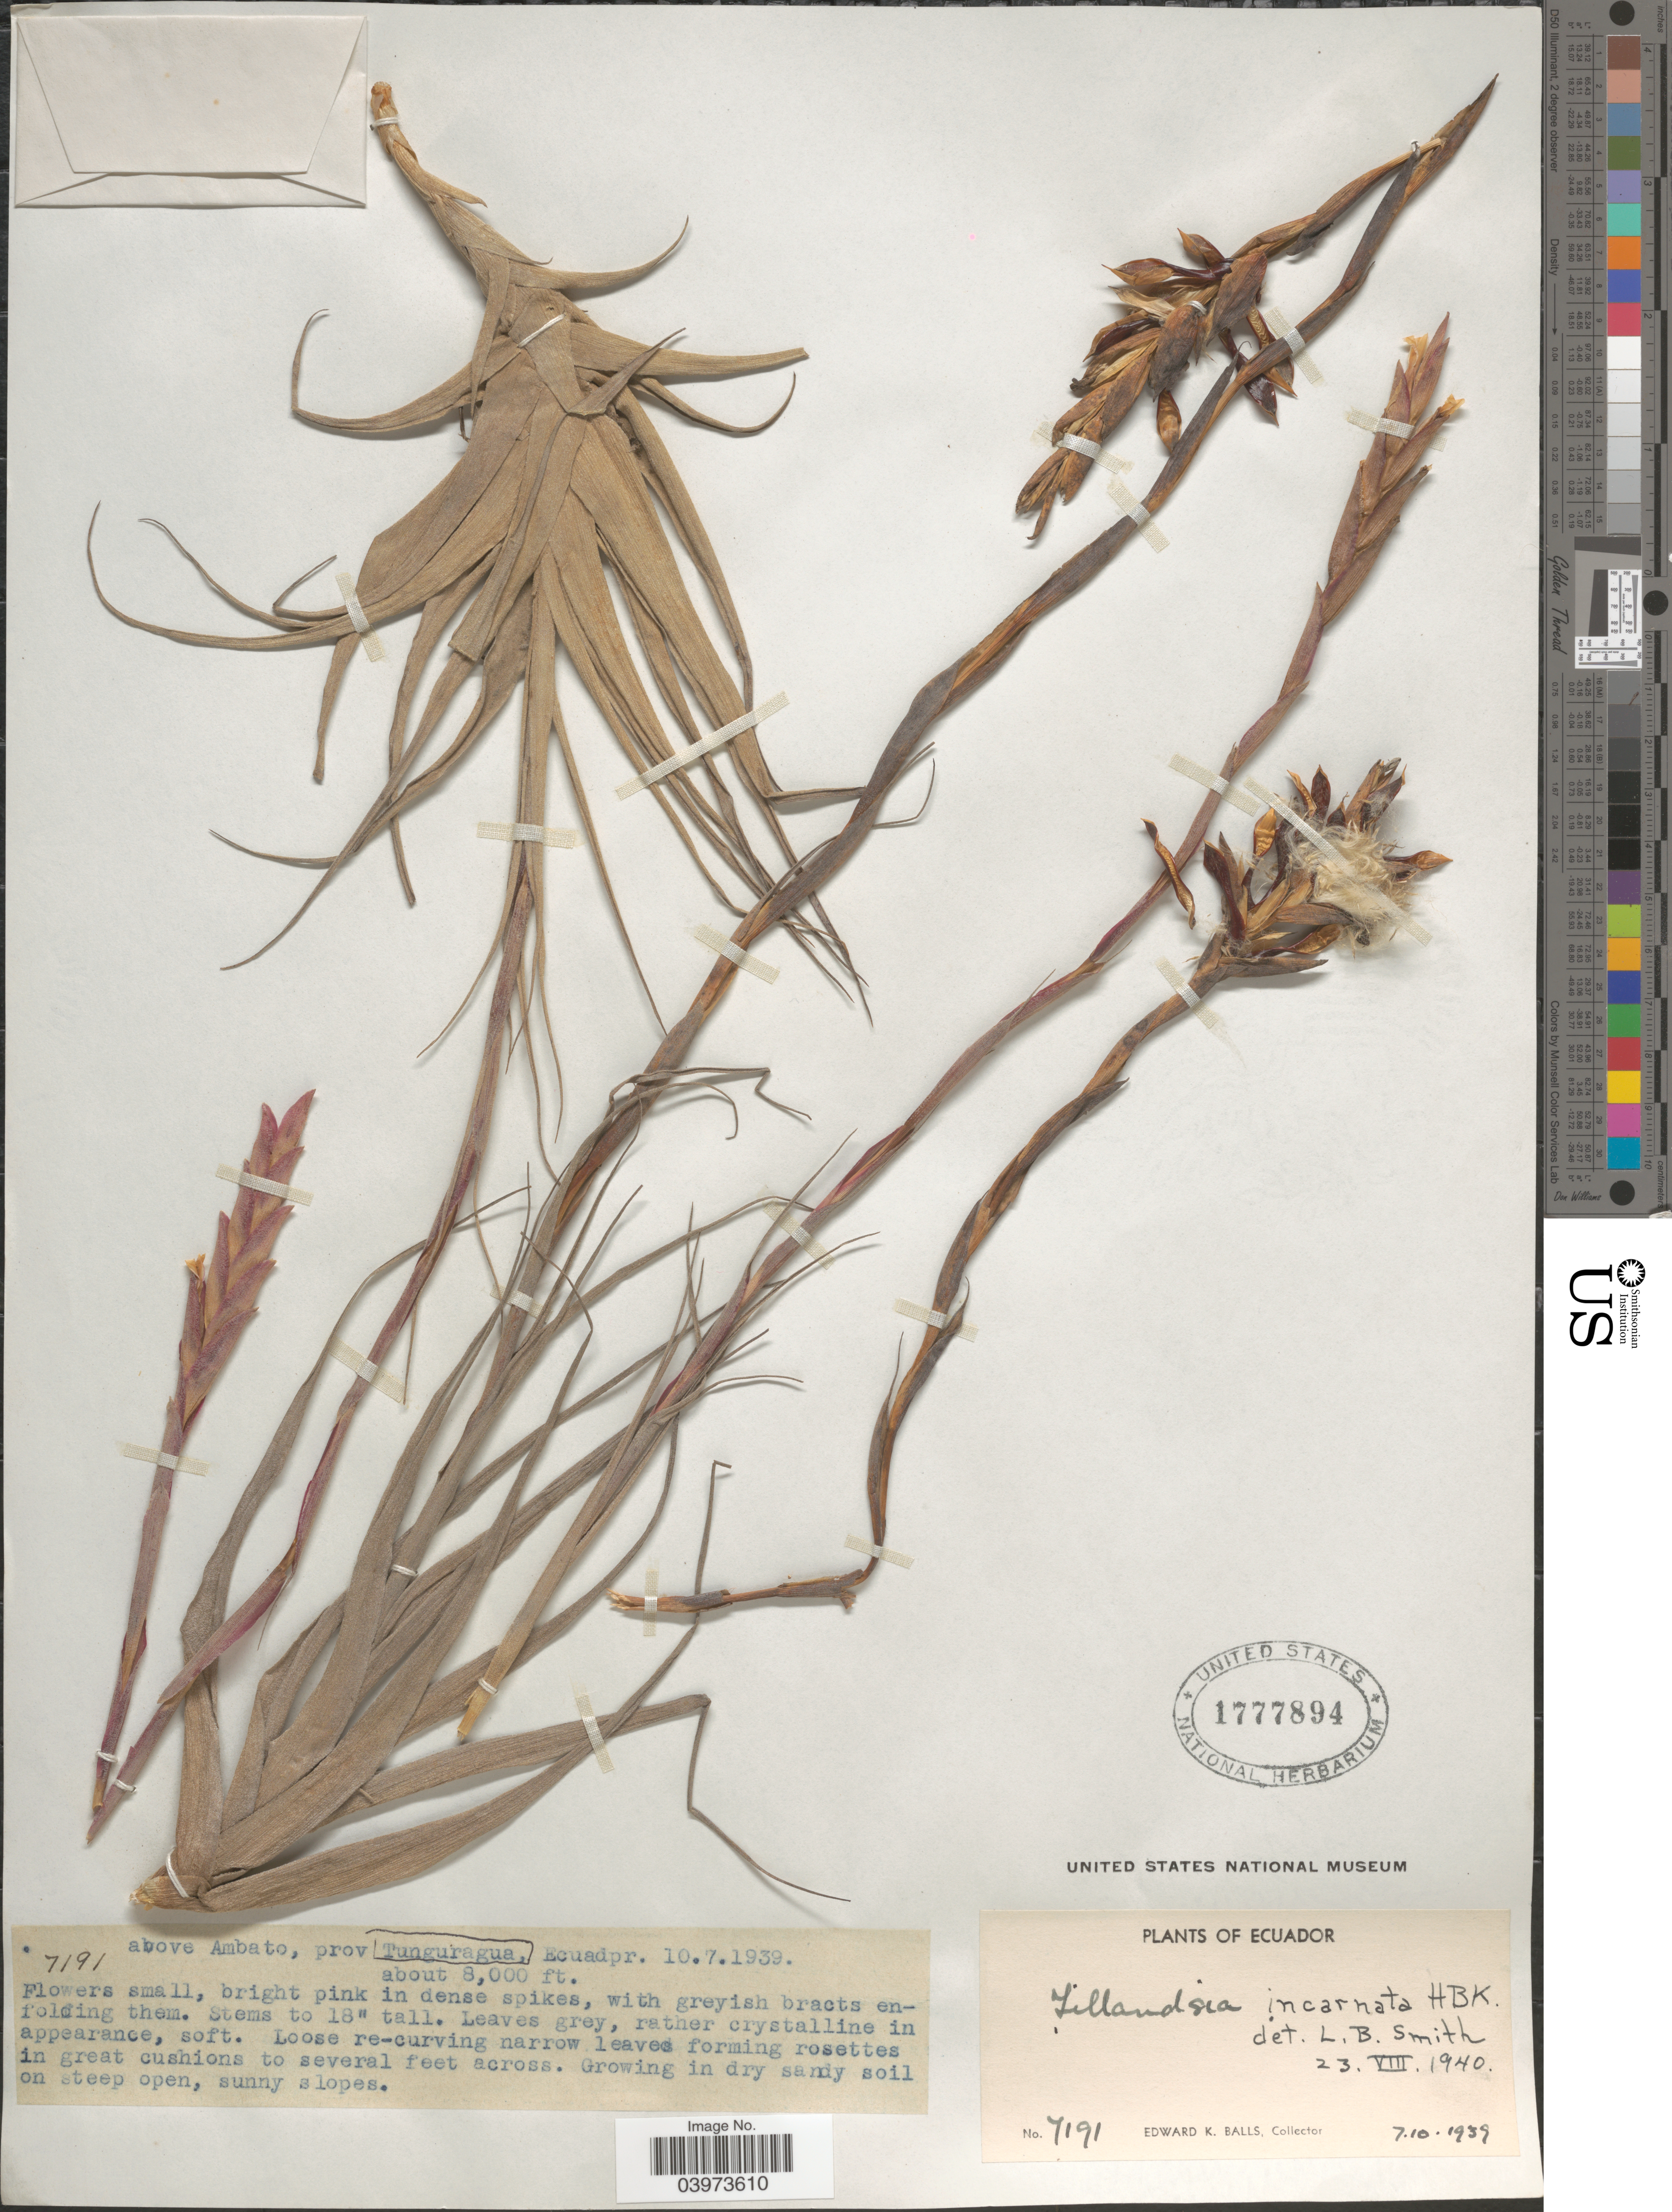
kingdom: Plantae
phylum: Tracheophyta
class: Liliopsida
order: Poales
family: Bromeliaceae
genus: Tillandsia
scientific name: Tillandsia incarnata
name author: Kunth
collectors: E. K. Balls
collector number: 7191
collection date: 1939-10-07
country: Ecuador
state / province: Tungurahua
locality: Above Ambato.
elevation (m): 2438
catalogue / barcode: US 1777894